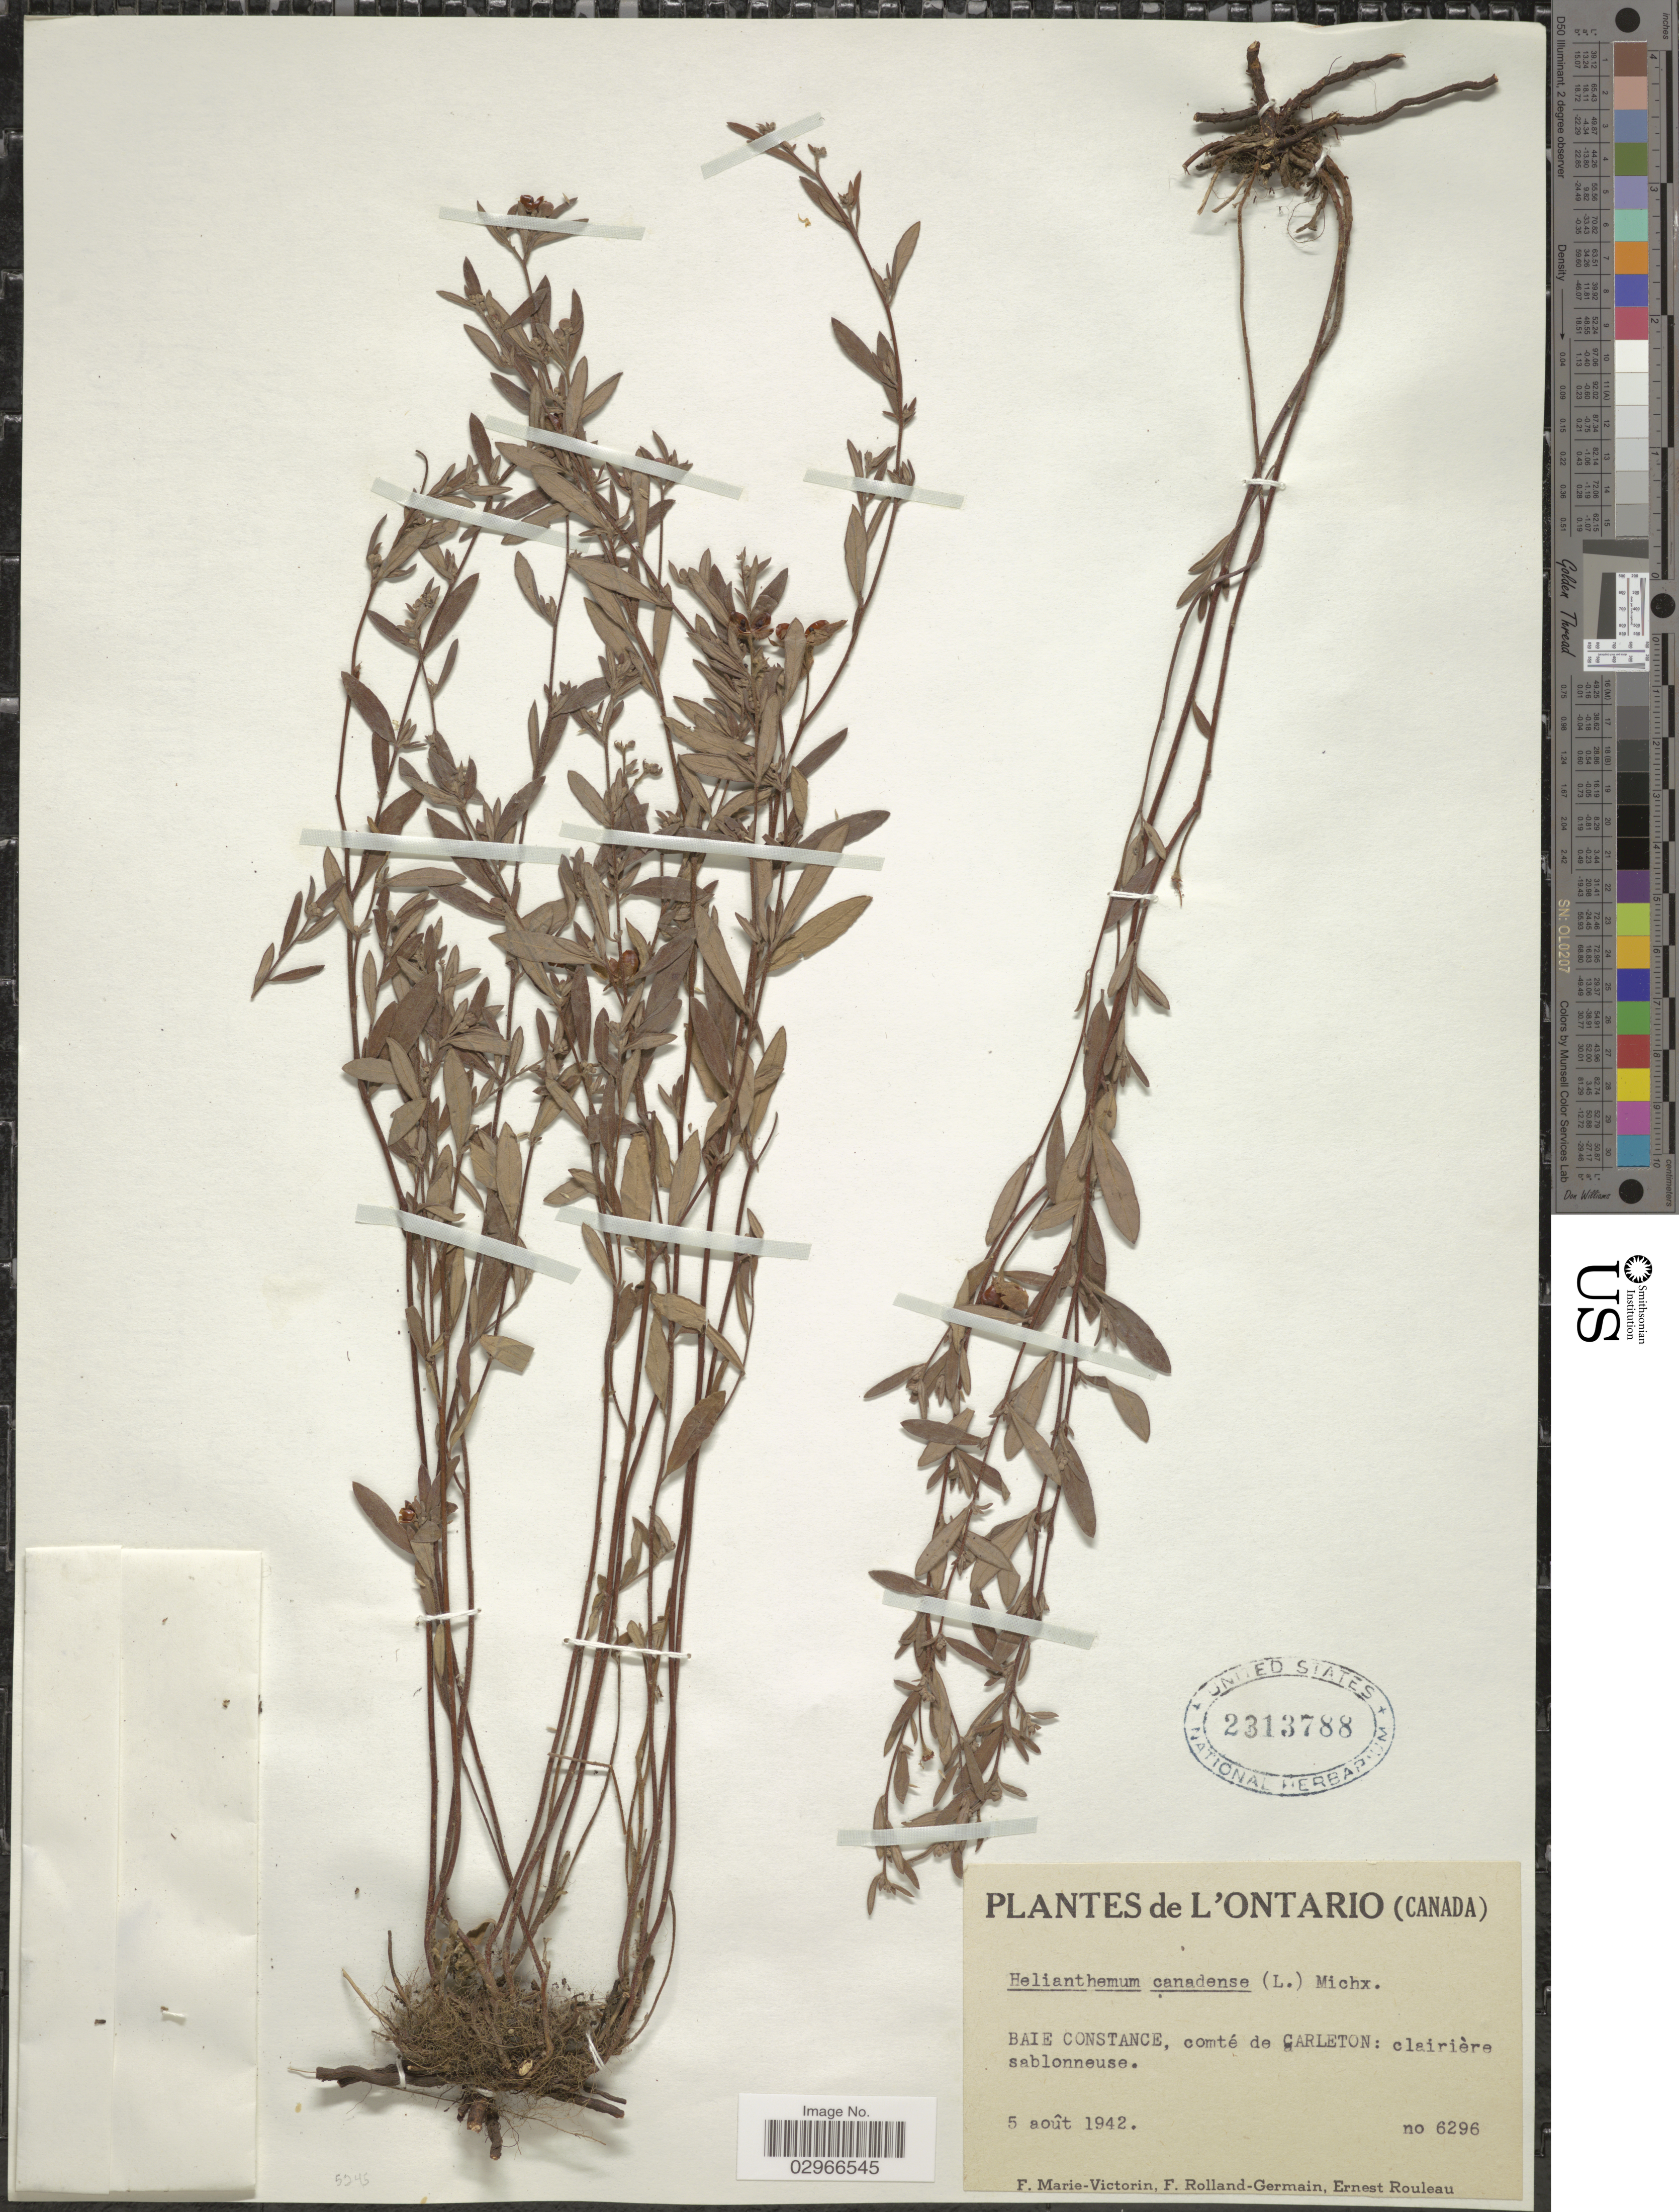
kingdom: Plantae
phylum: Tracheophyta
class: Magnoliopsida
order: Malvales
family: Cistaceae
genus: Helianthemum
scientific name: Helianthemum canadense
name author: (L.) Michx.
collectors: F. Marie-Victorin, Rolland-Germain & E. Rouleau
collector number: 6296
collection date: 1942-08-05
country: Canada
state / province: Ontario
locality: Baie Constance, comté de Carleton.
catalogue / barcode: US 2313788